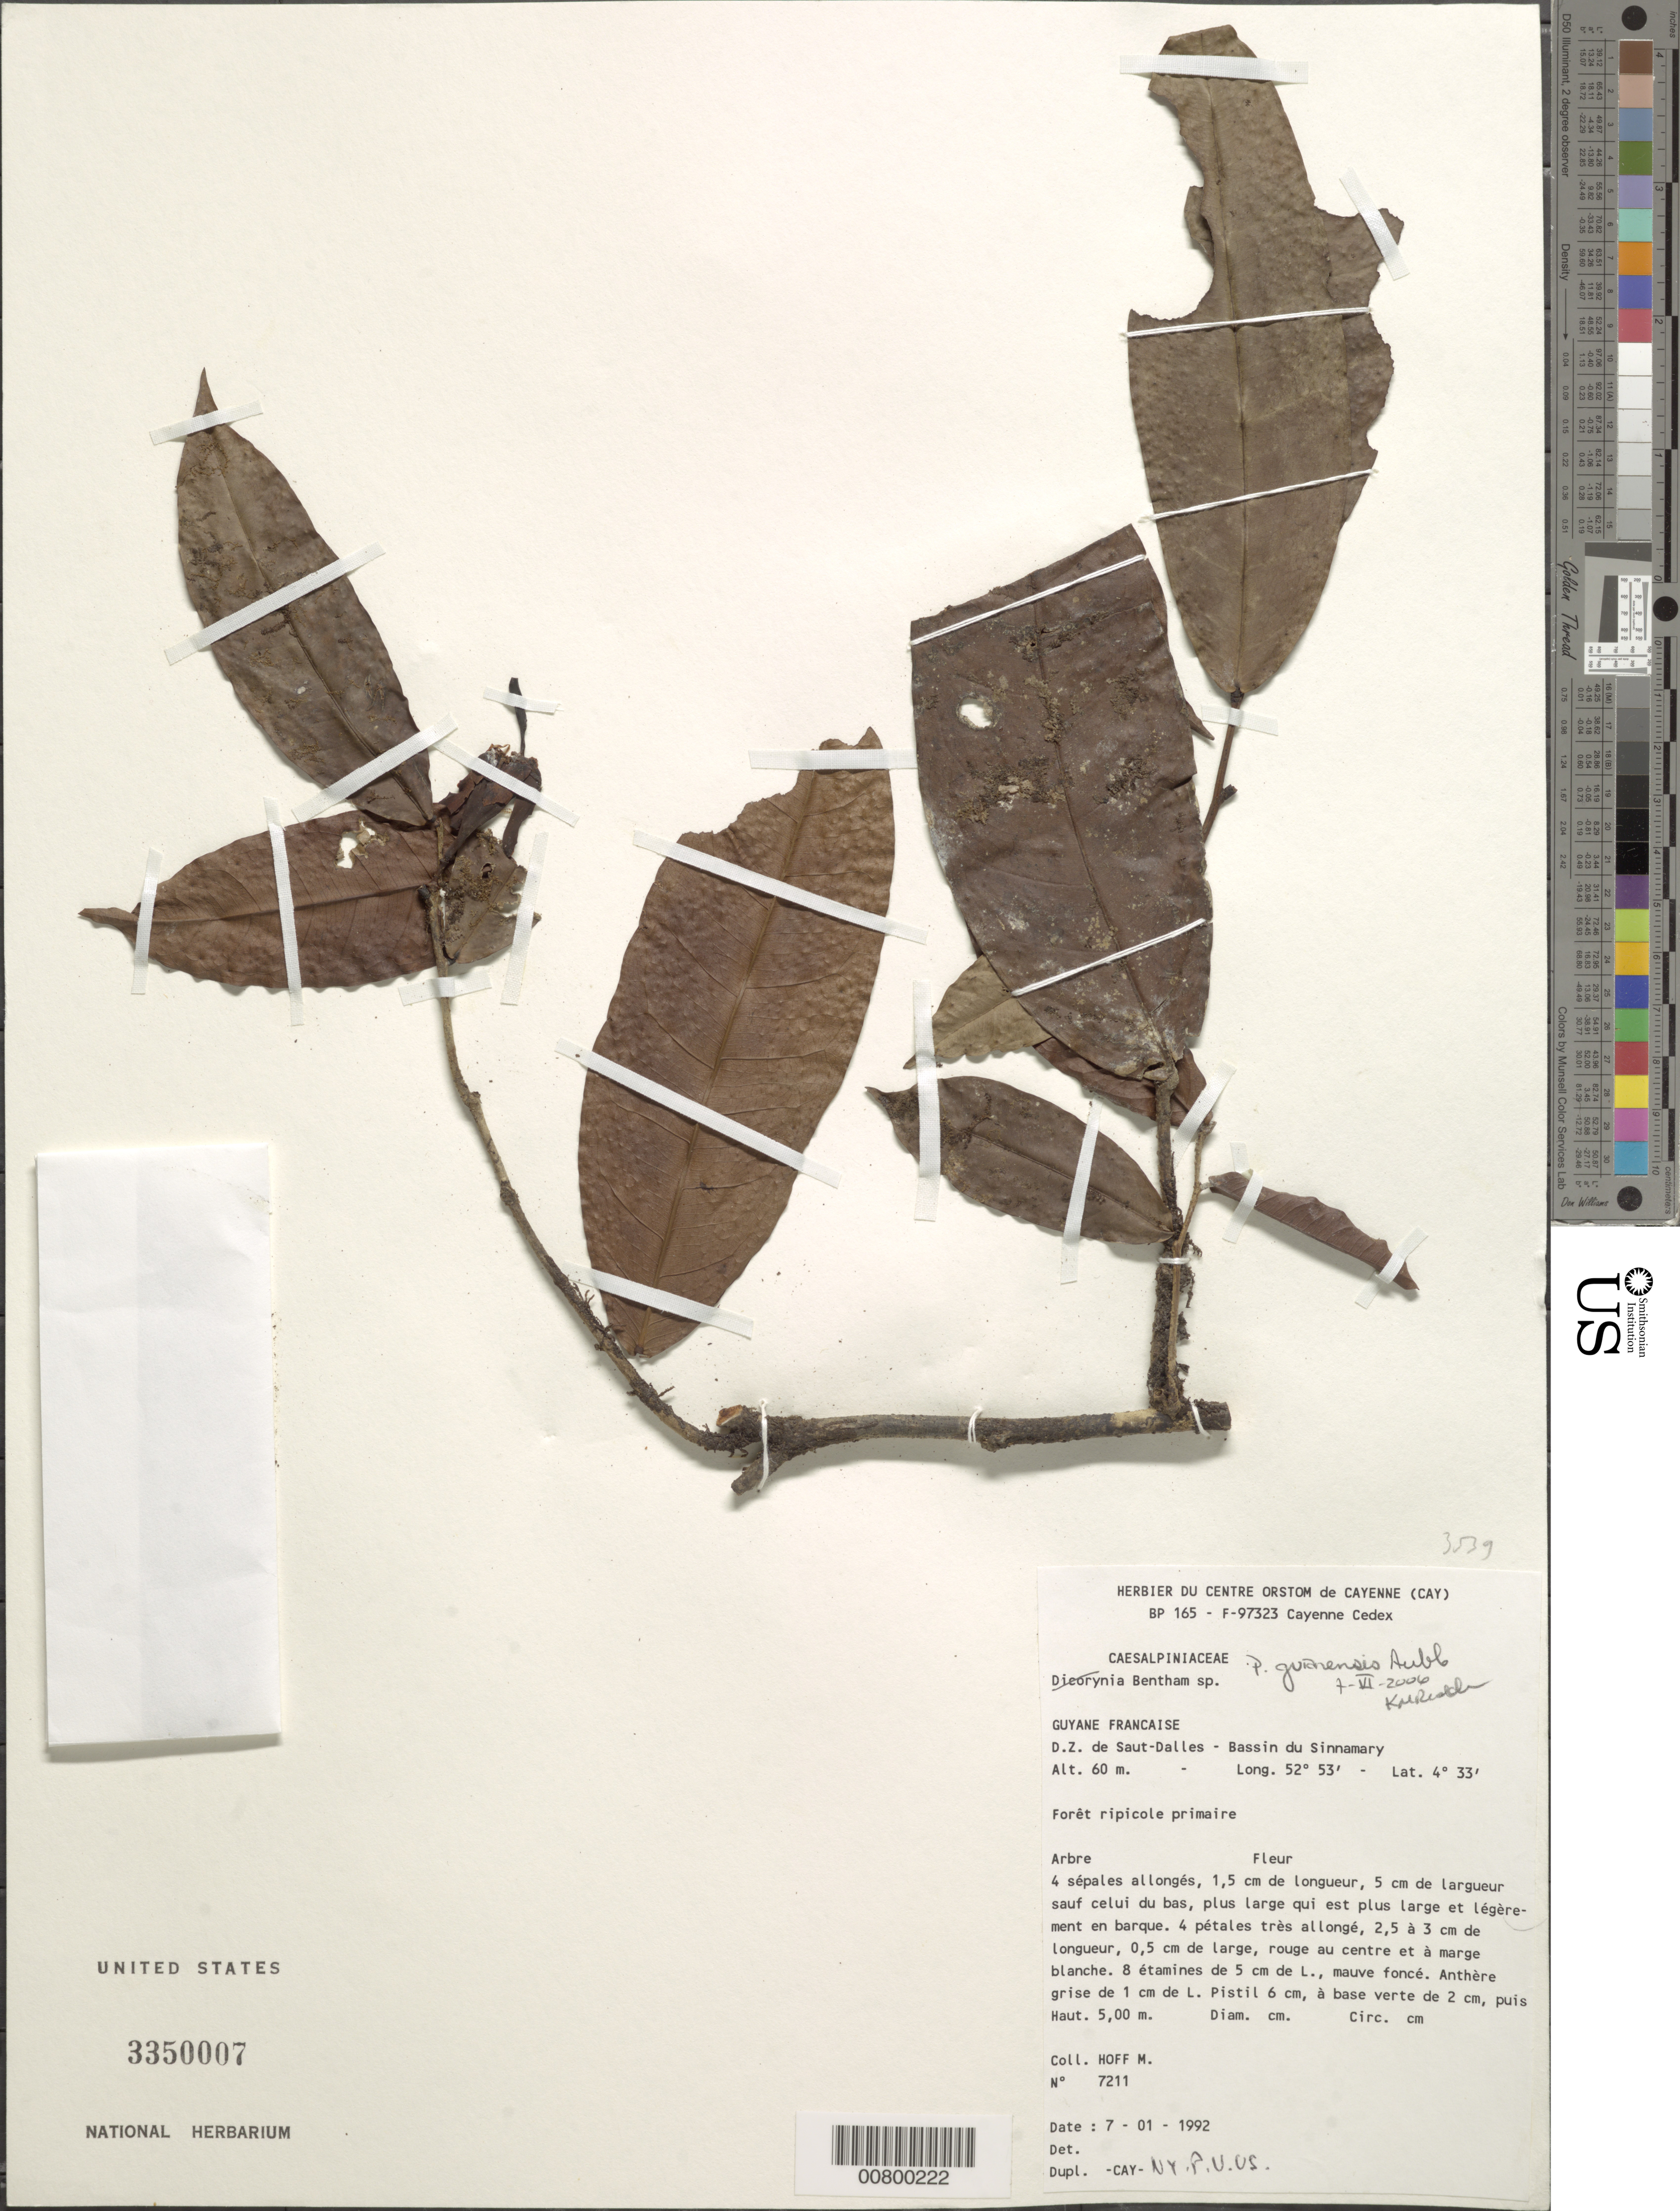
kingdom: Plantae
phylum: Tracheophyta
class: Magnoliopsida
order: Fabales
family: Fabaceae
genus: Paloue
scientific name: Paloue guianensis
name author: Aubl.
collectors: M. Hoff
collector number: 7211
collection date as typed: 7-Jan-92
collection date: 1992-01-07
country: French Guiana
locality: D.Z. de Saut-Dalles, Bassin du Sinnamary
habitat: Primary riparian forest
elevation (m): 60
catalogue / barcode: US 3350007